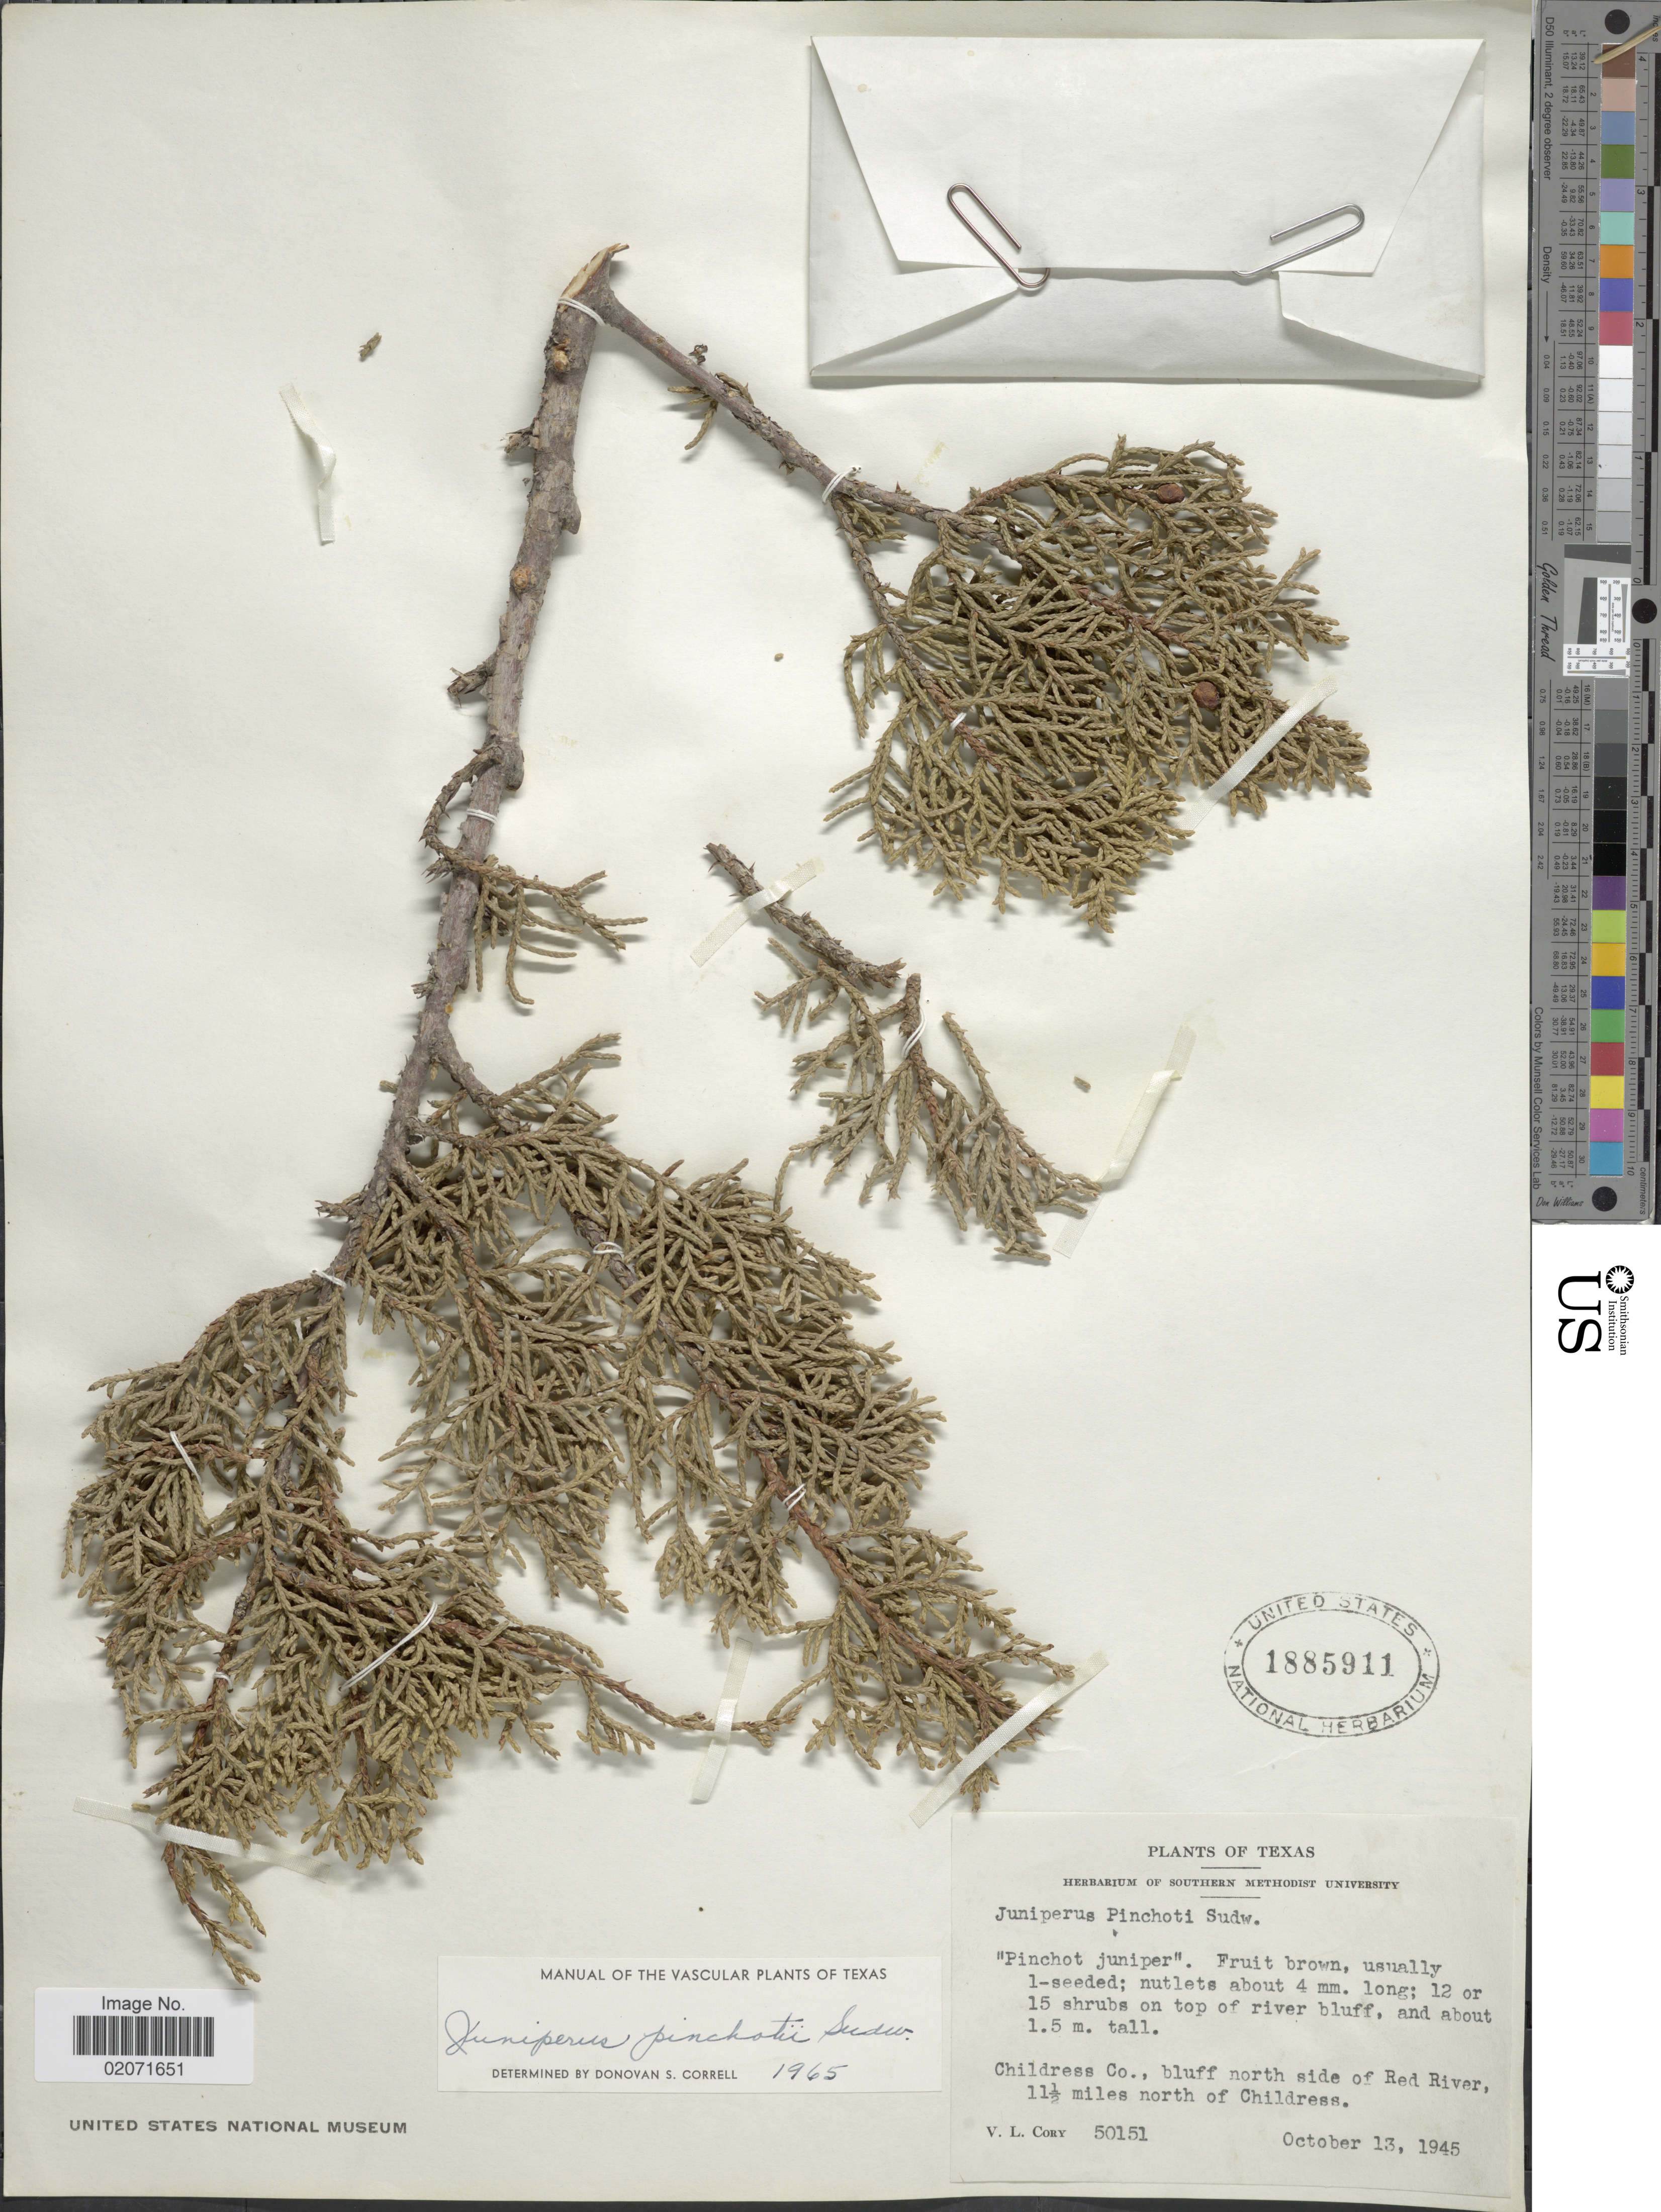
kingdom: Plantae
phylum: Tracheophyta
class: Pinopsida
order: Pinales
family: Cupressaceae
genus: Juniperus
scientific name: Juniperus pinchotii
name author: Sudw.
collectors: V. Cory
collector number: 50151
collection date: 1945-10-13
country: United States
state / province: Texas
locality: Childress Co., bluff north side of Red River, 11½ miles north of Childress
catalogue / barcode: US 1885911